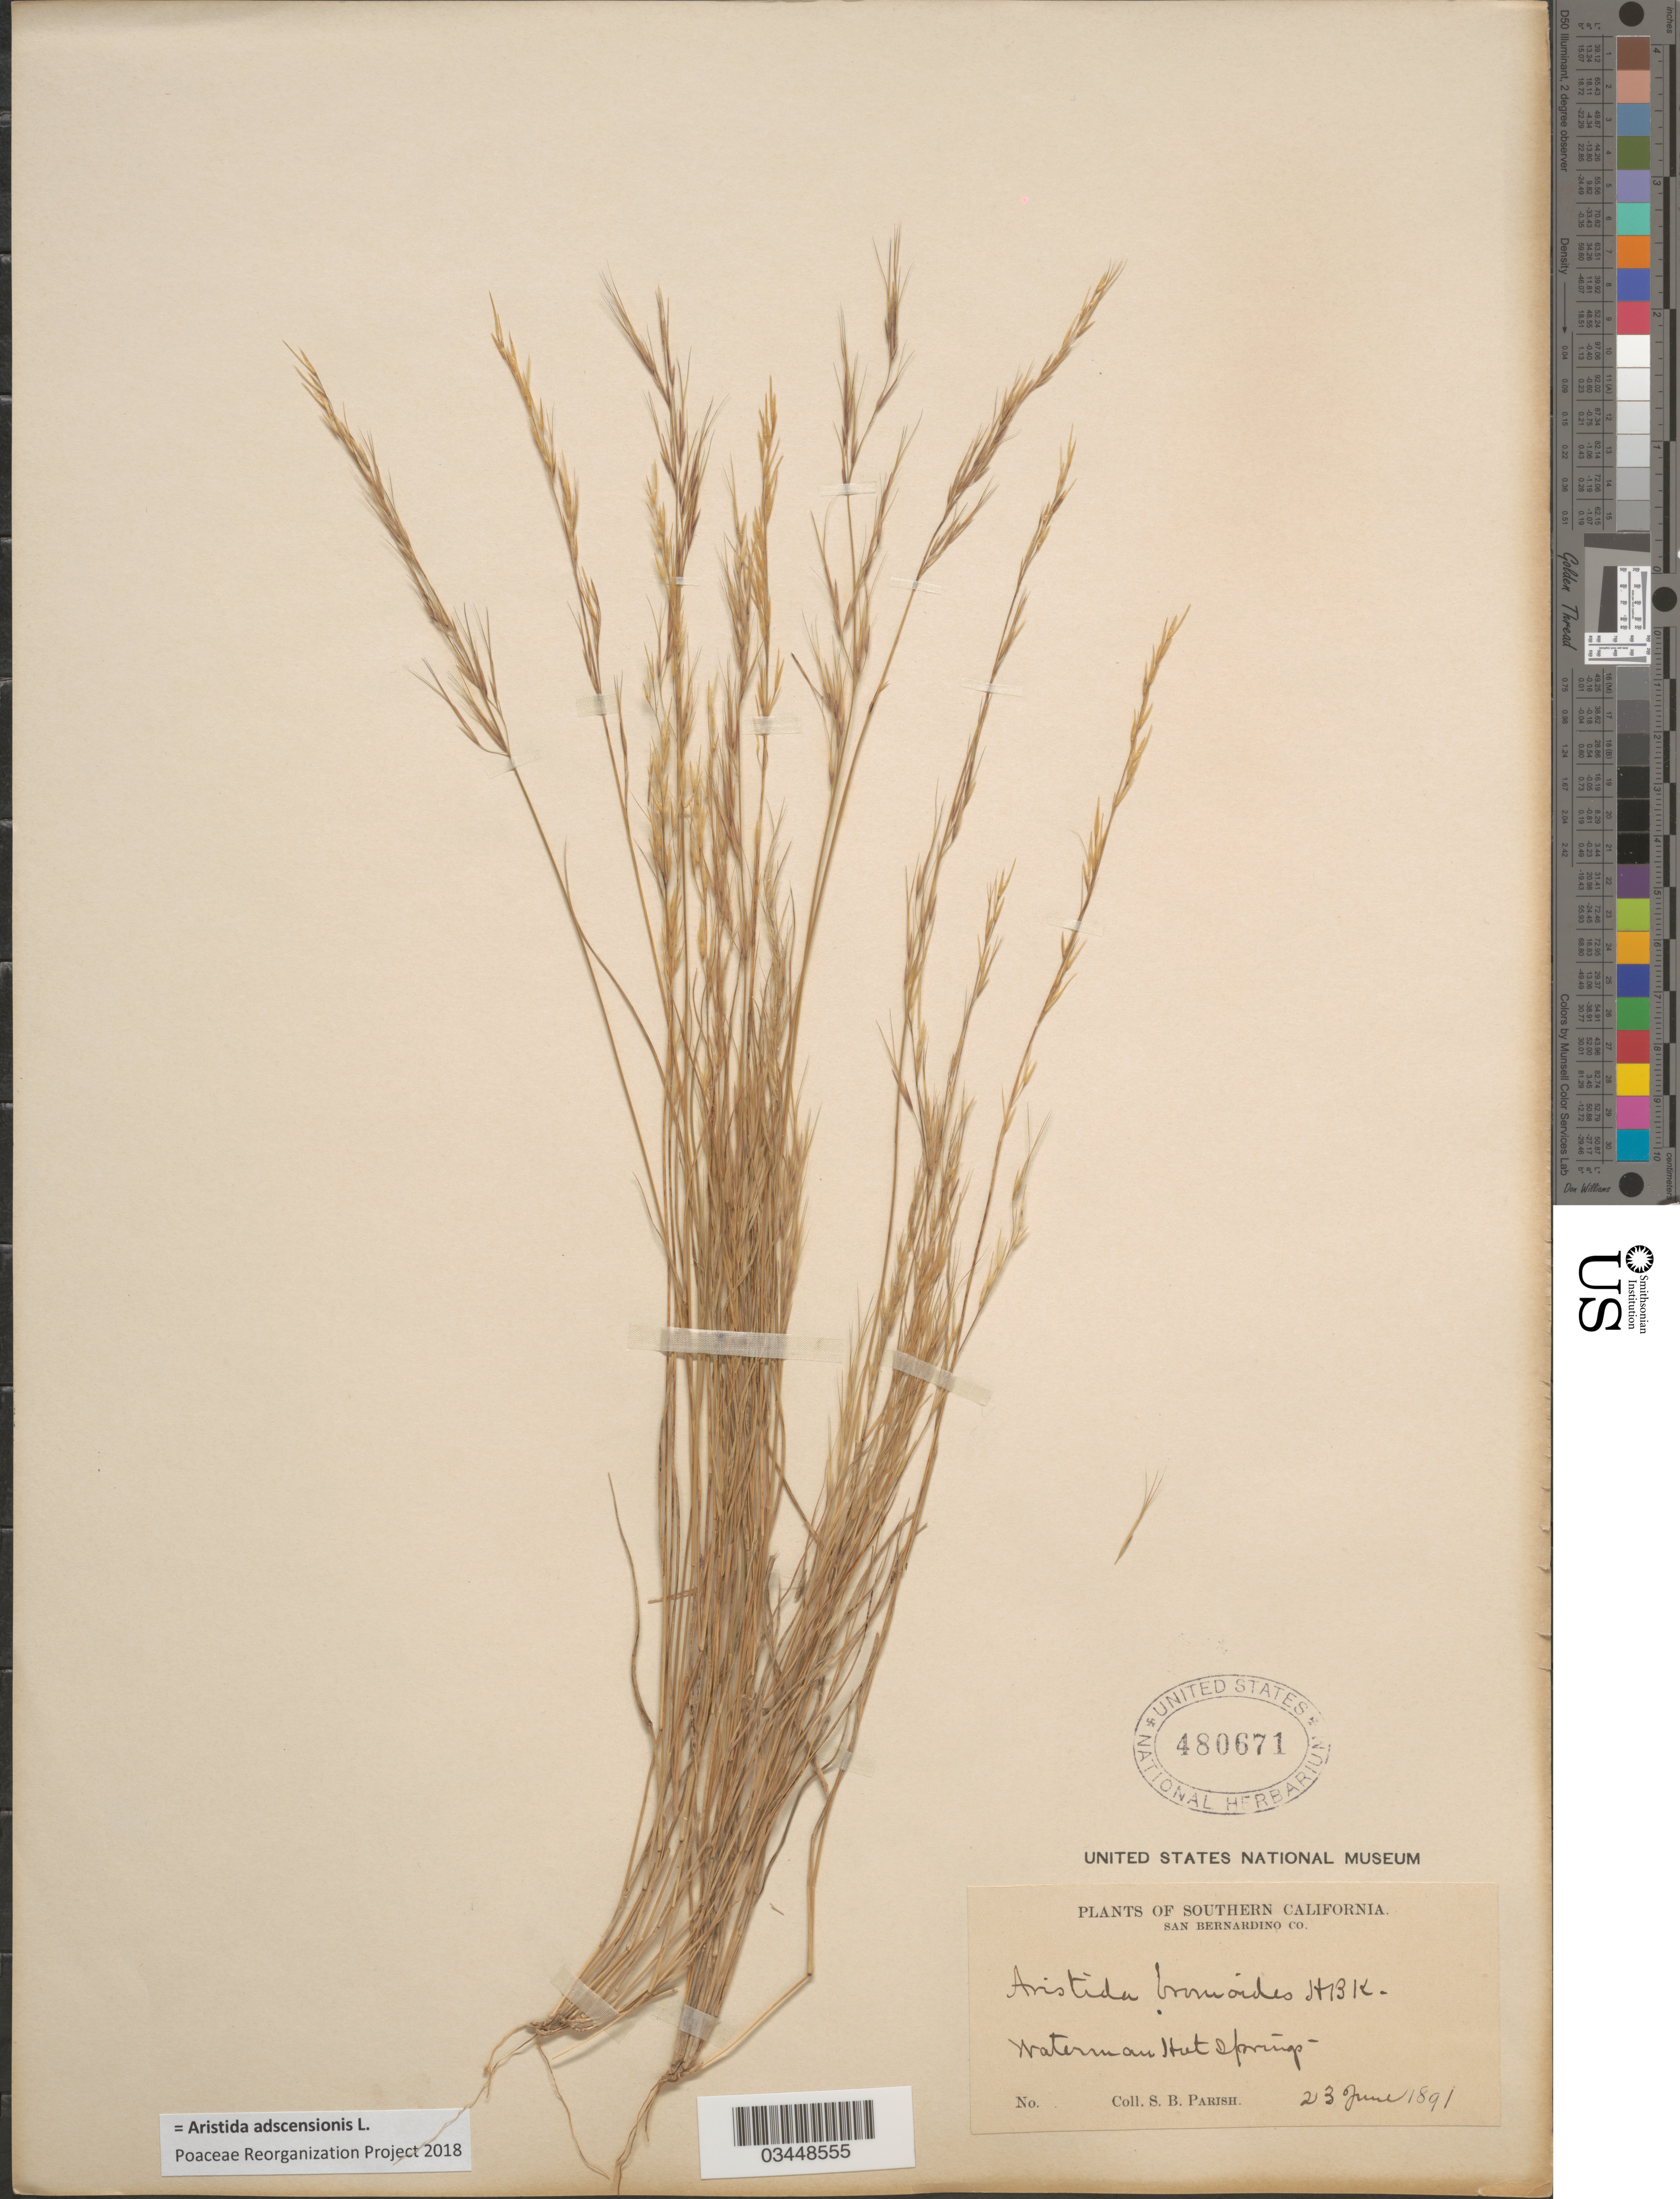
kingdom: Plantae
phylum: Tracheophyta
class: Liliopsida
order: Poales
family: Poaceae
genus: Aristida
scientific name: Aristida adscensionis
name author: L.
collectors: S. B. Parish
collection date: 1891-06-23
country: United States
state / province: California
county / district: San Bernardino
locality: Southern California. San Bernardino Co. Waterman Hut Springs.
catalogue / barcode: US 480671